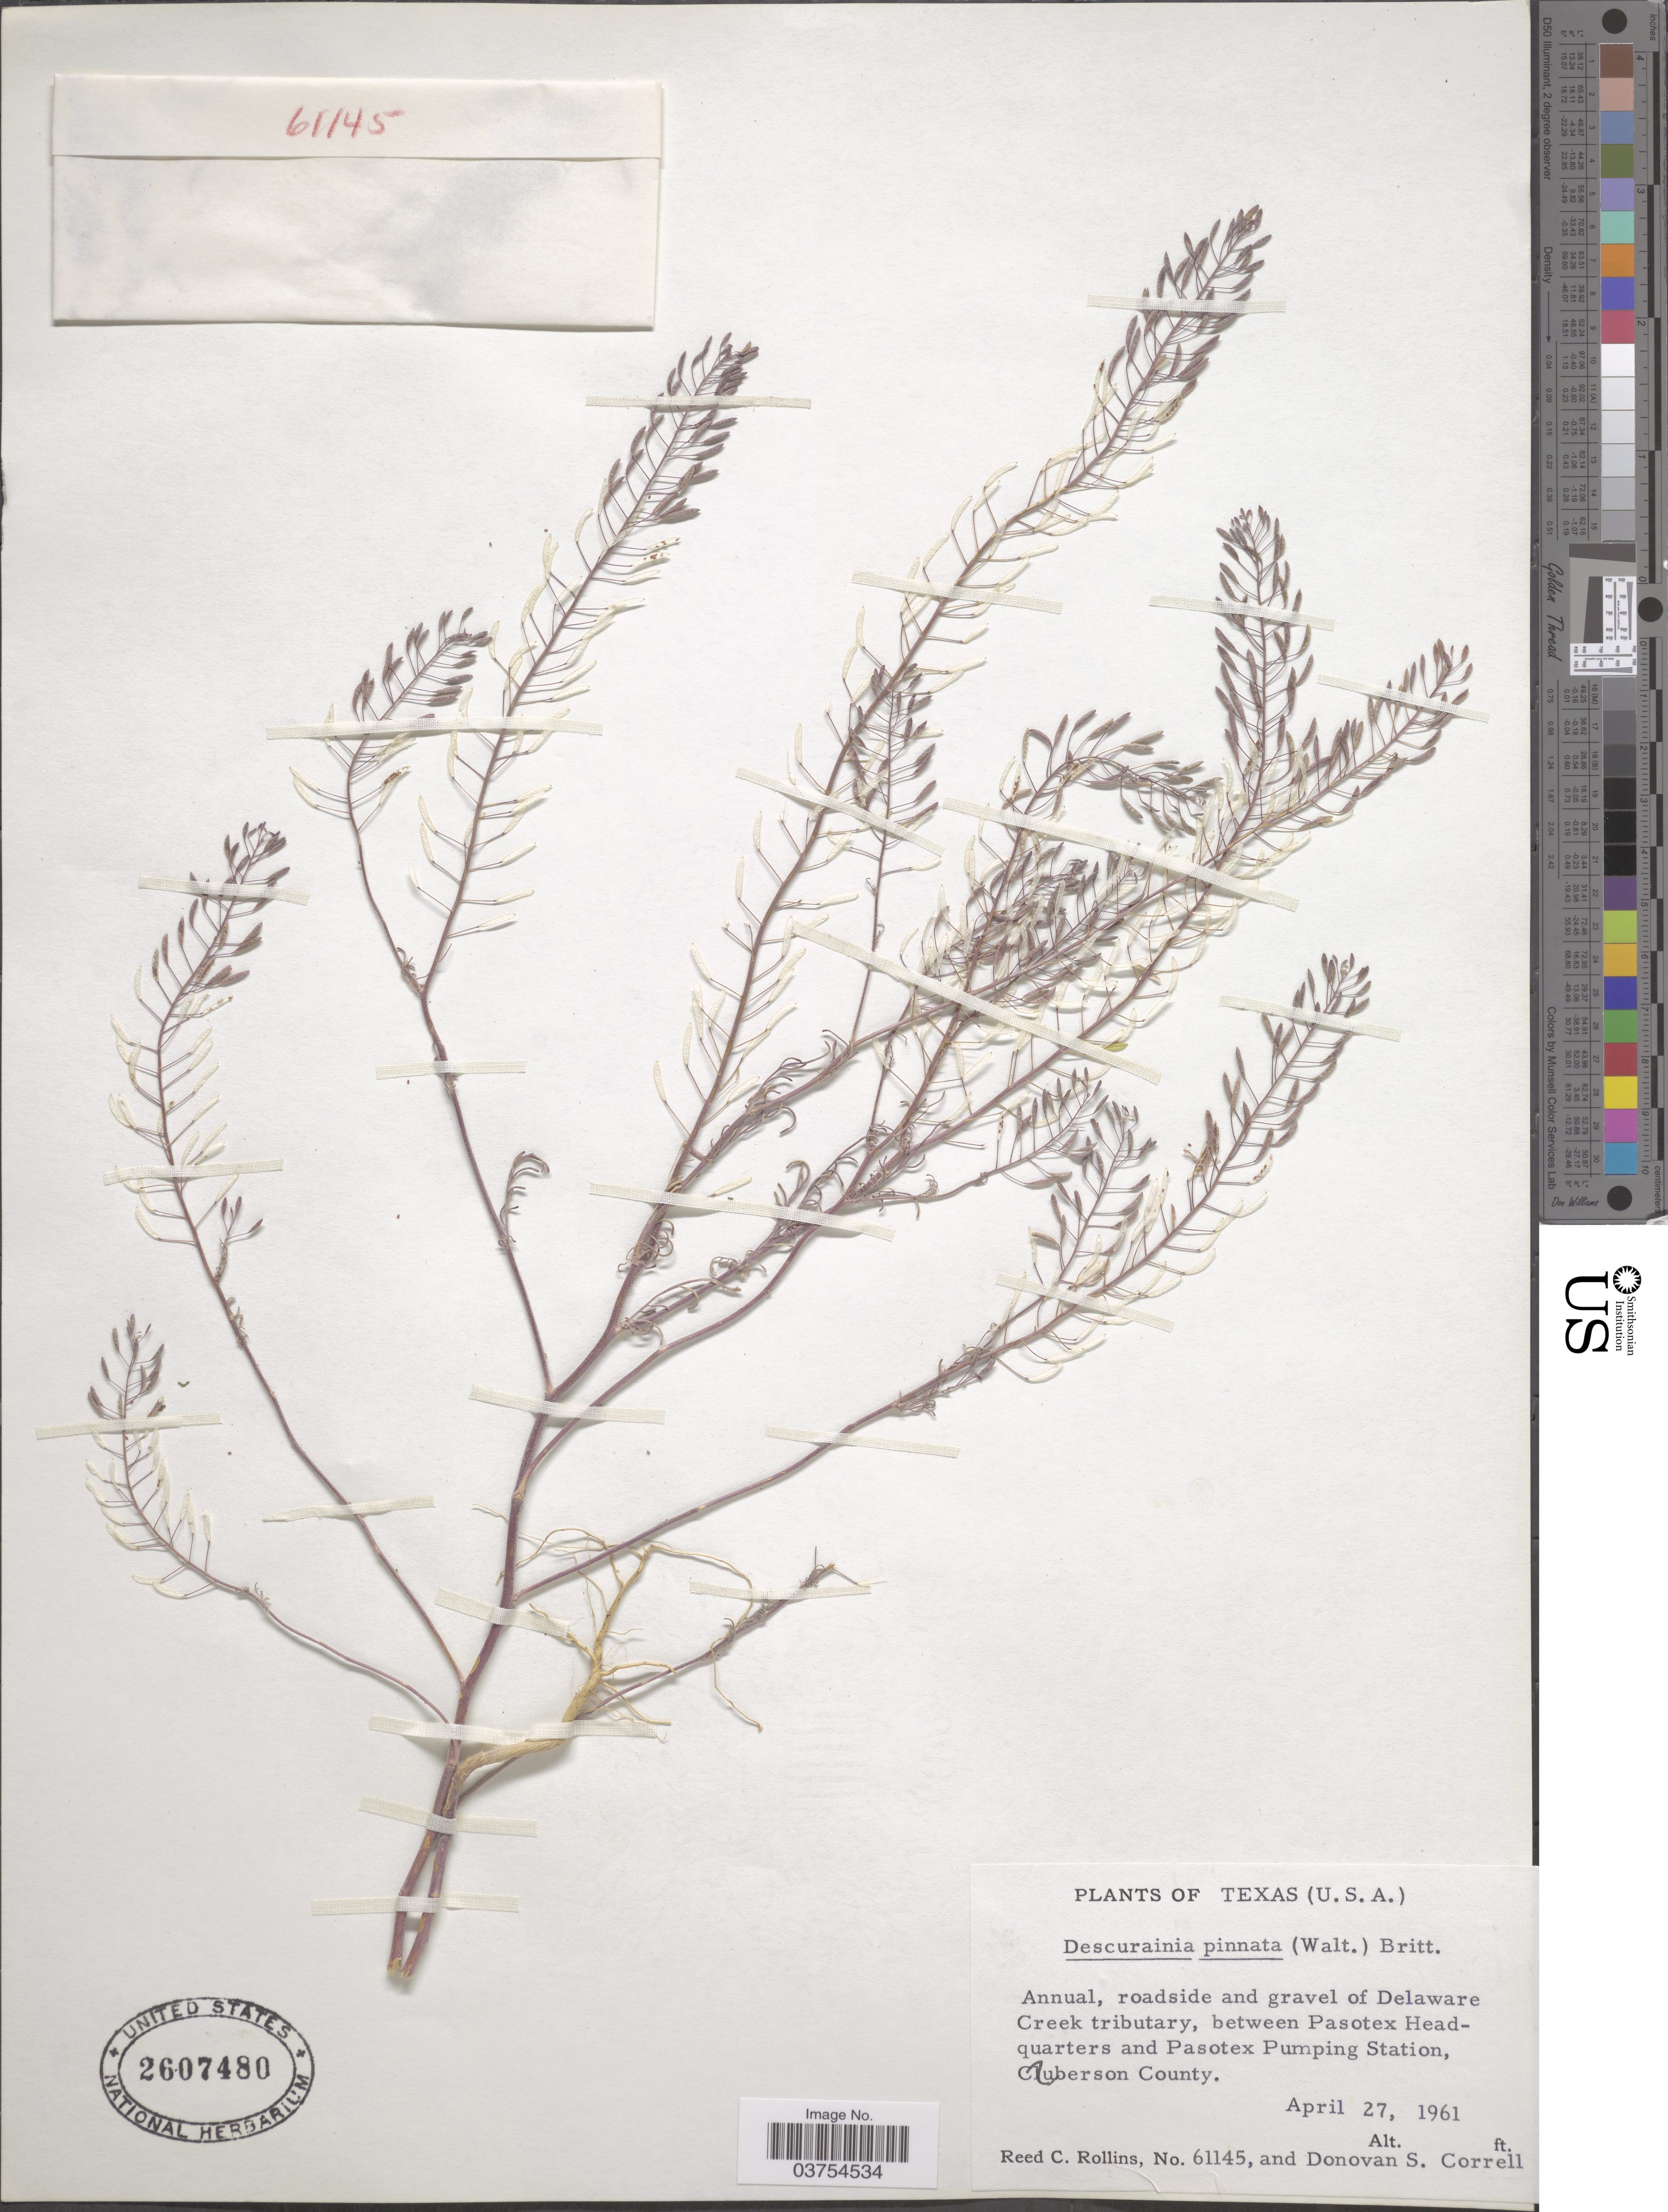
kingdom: Plantae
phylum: Tracheophyta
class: Magnoliopsida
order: Brassicales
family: Brassicaceae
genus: Descurainia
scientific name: Descurainia pinnata subsp. typica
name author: (C.A. Mey.) Detling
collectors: R. C. Rollins & D. S. Correll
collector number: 61145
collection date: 1961-04-27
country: United States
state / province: Texas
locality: Annual, roadside and gravel of Delaware Creek Tributary, between Pasotex Headquarters and Pasotex Pumping Station, Culberson County.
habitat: roadside and gravel of creek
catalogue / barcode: US 2607480